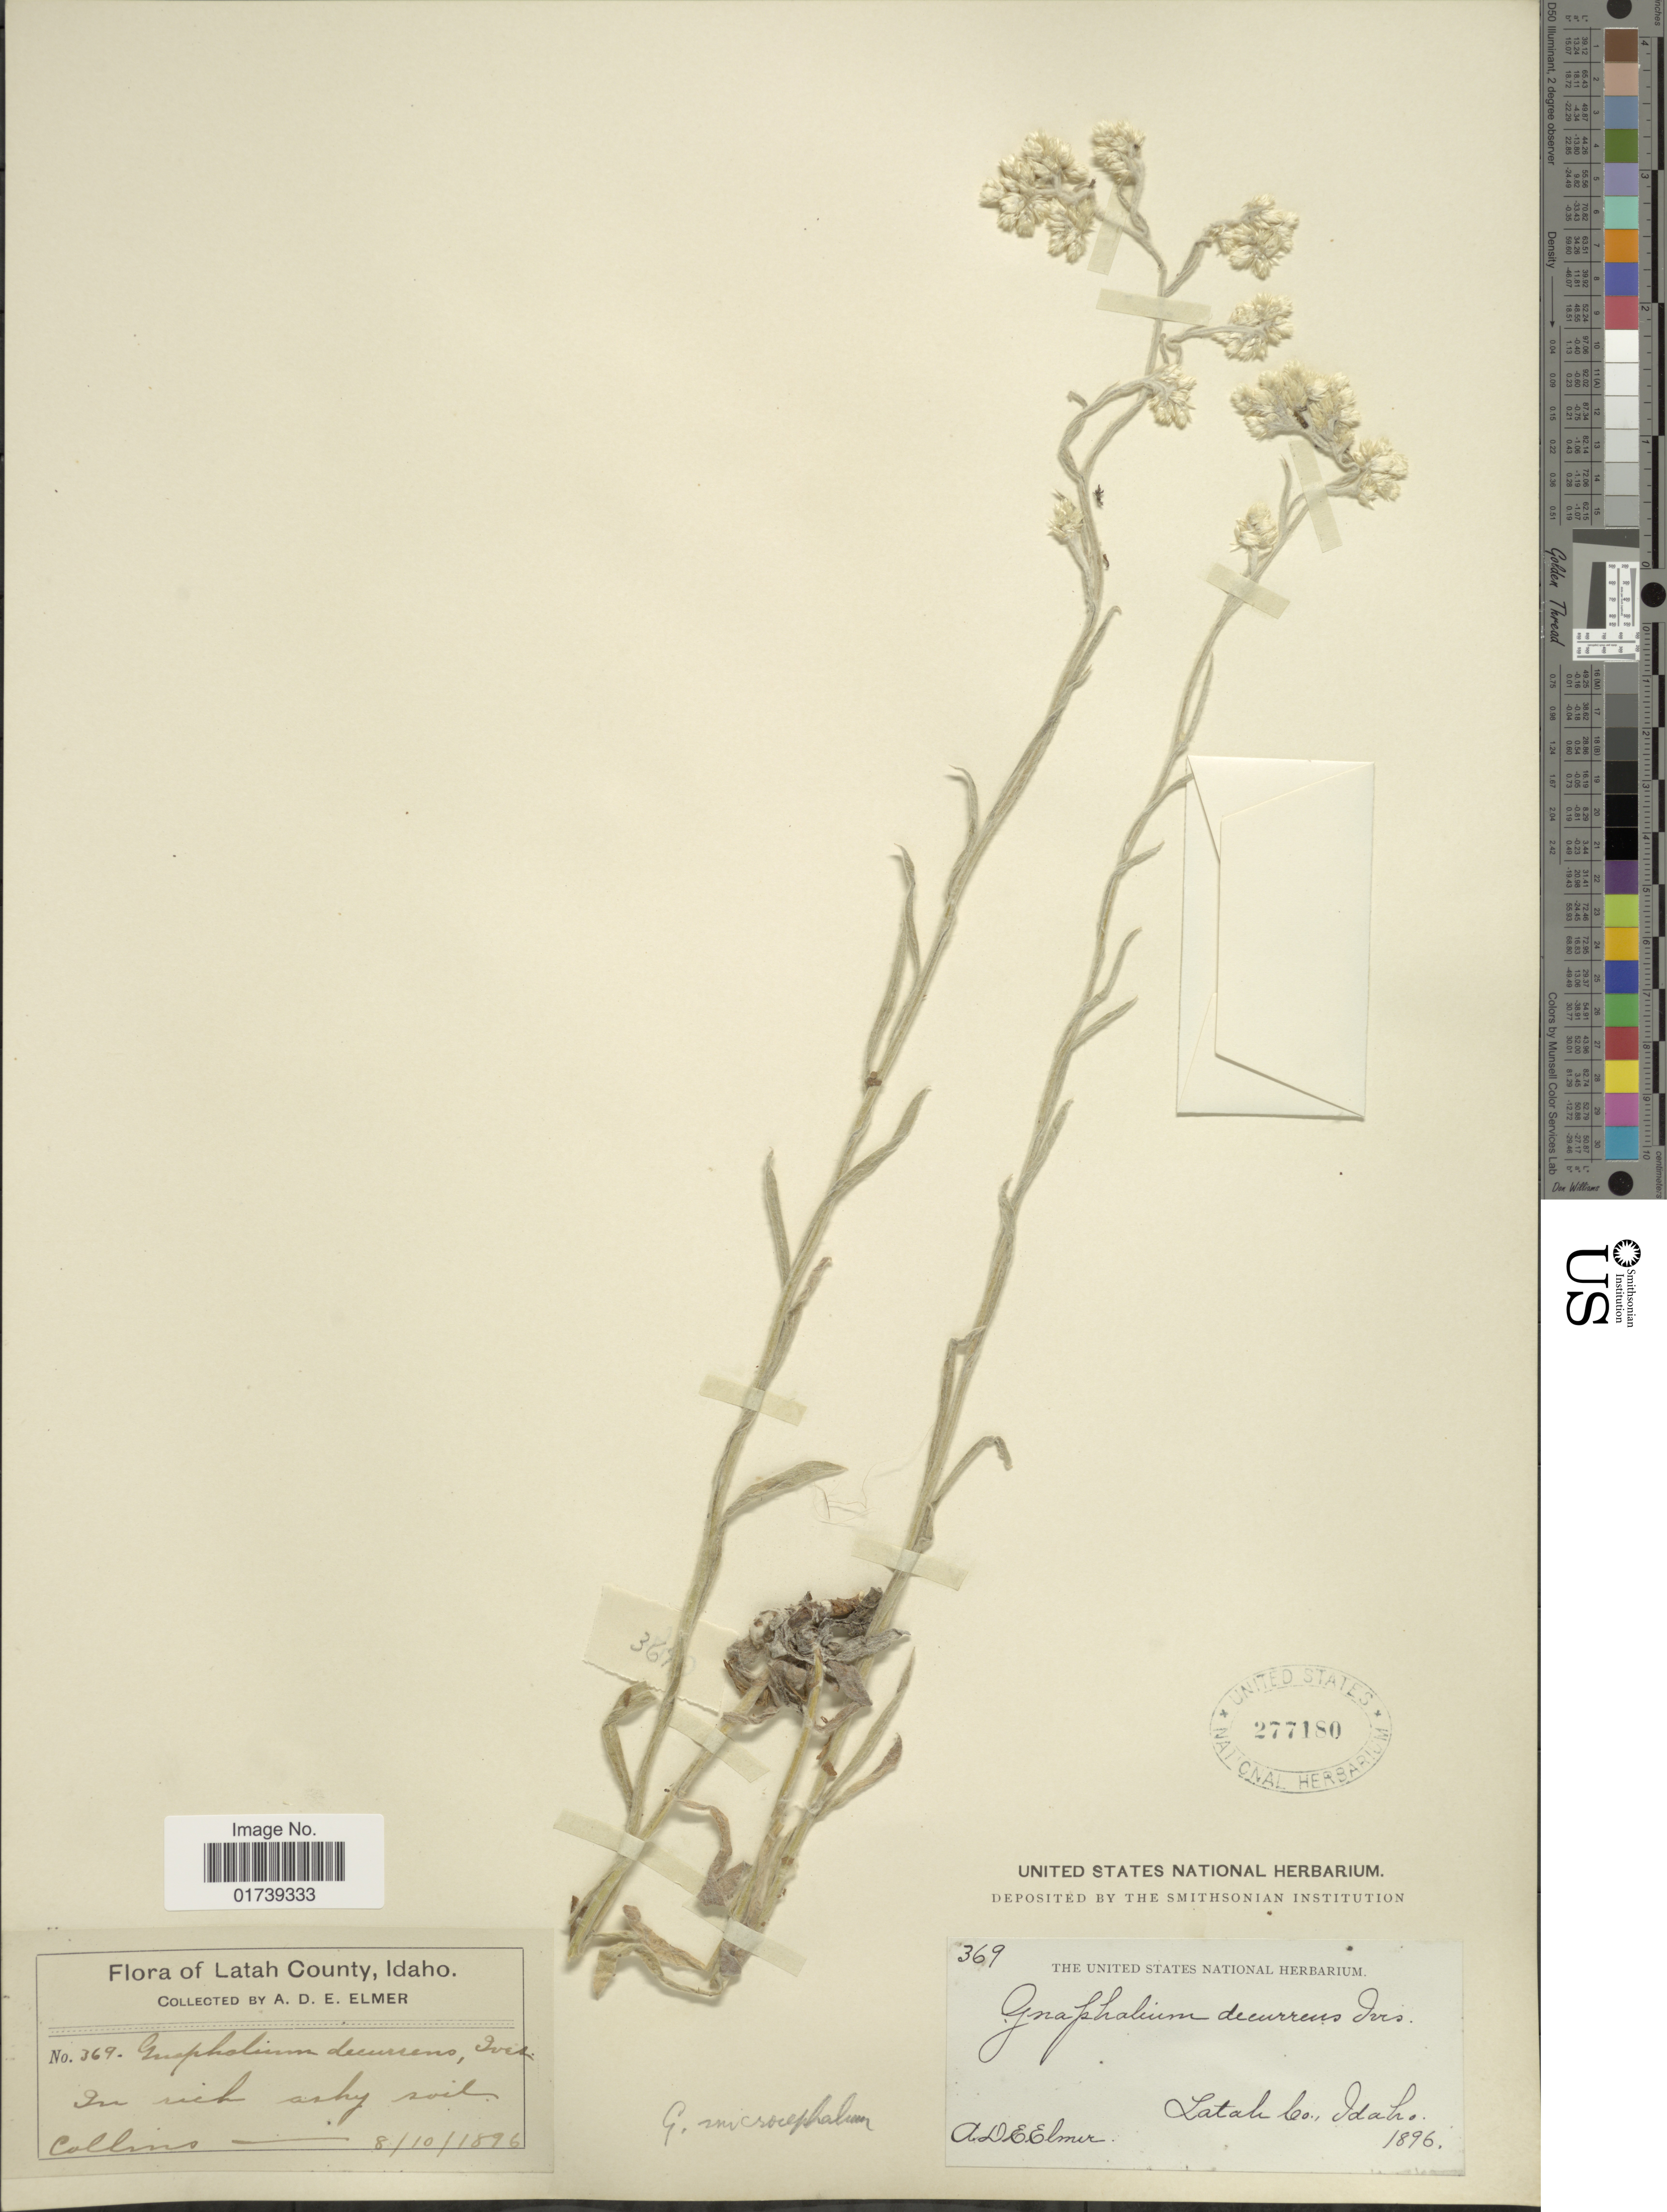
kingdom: Plantae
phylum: Tracheophyta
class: Magnoliopsida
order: Asterales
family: Asteraceae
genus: Pseudognaphalium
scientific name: Pseudognaphalium microcephalum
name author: (Nutt.) Anderb.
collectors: A. D. E. Elmer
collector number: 369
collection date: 1896-08-10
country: United States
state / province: Idaho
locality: Latah Co., Idaho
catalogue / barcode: US 277180